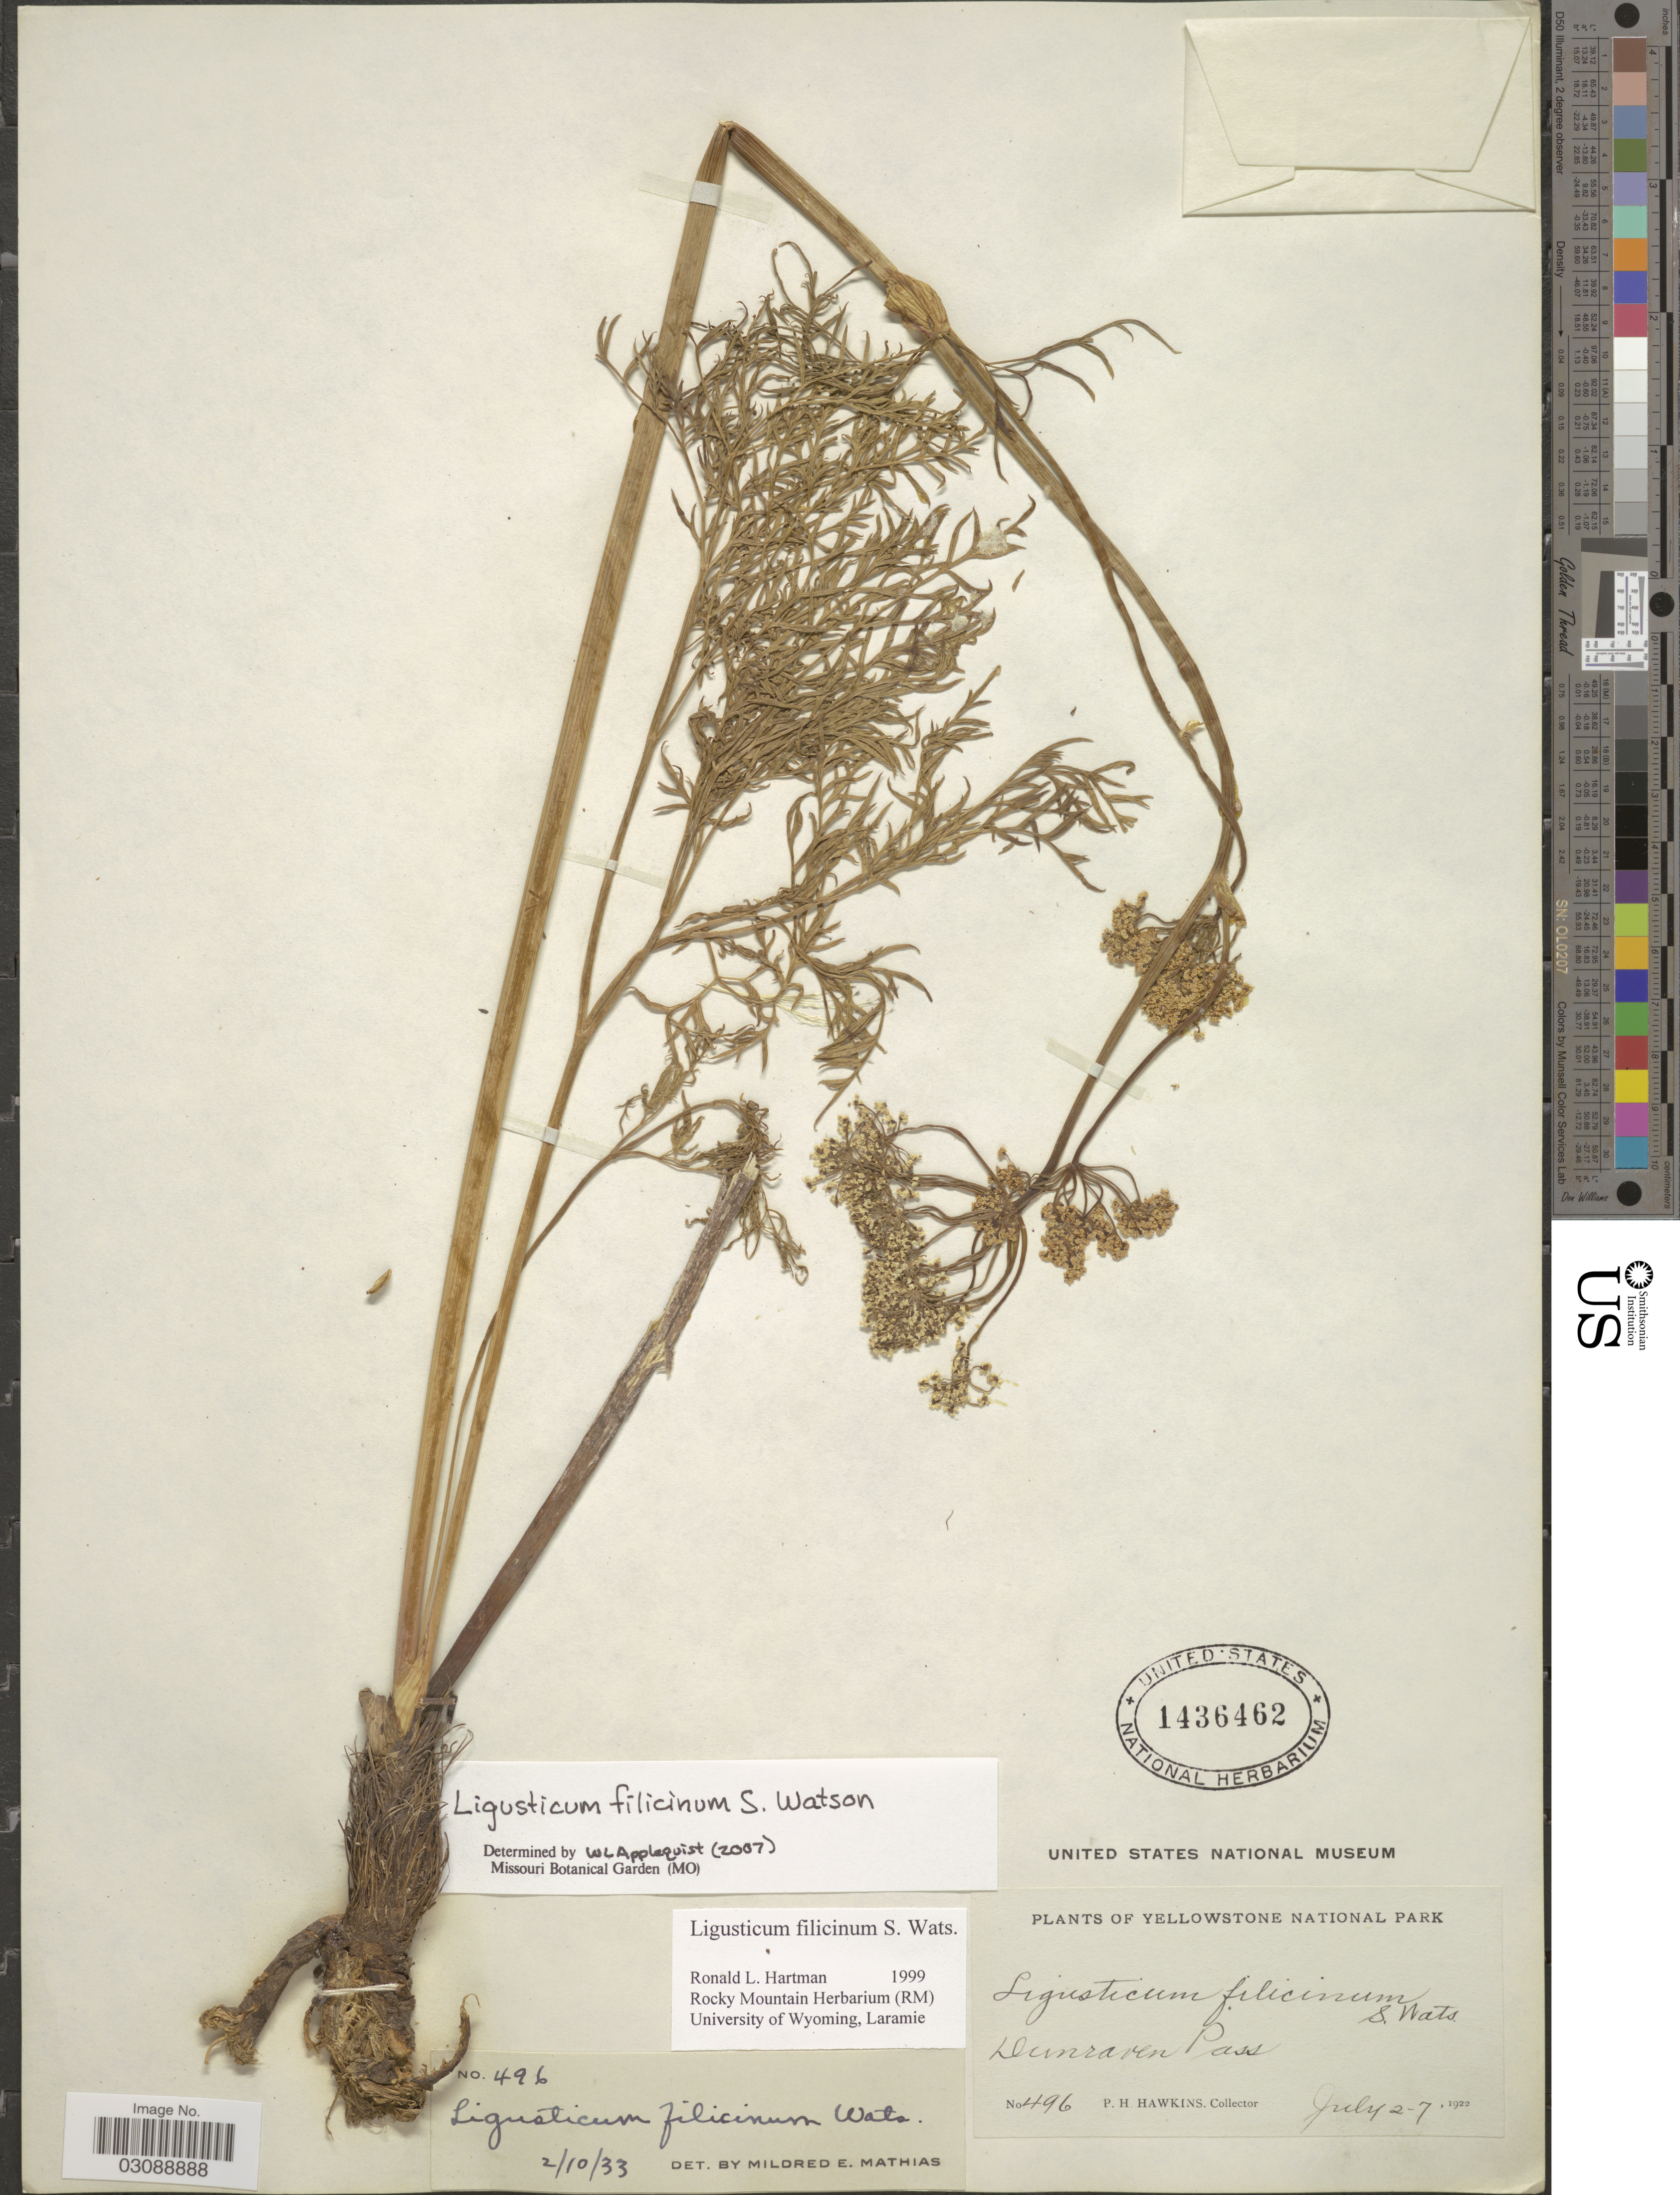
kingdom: Plantae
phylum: Tracheophyta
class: Magnoliopsida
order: Apiales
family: Apiaceae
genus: Ligusticum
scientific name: Ligusticum filicinum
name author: S. Watson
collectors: P. Hawkins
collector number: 496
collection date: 1922-07-27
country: United States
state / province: Wyoming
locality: Yellowstone National Park. Dunraven Pass.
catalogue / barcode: US 1436462